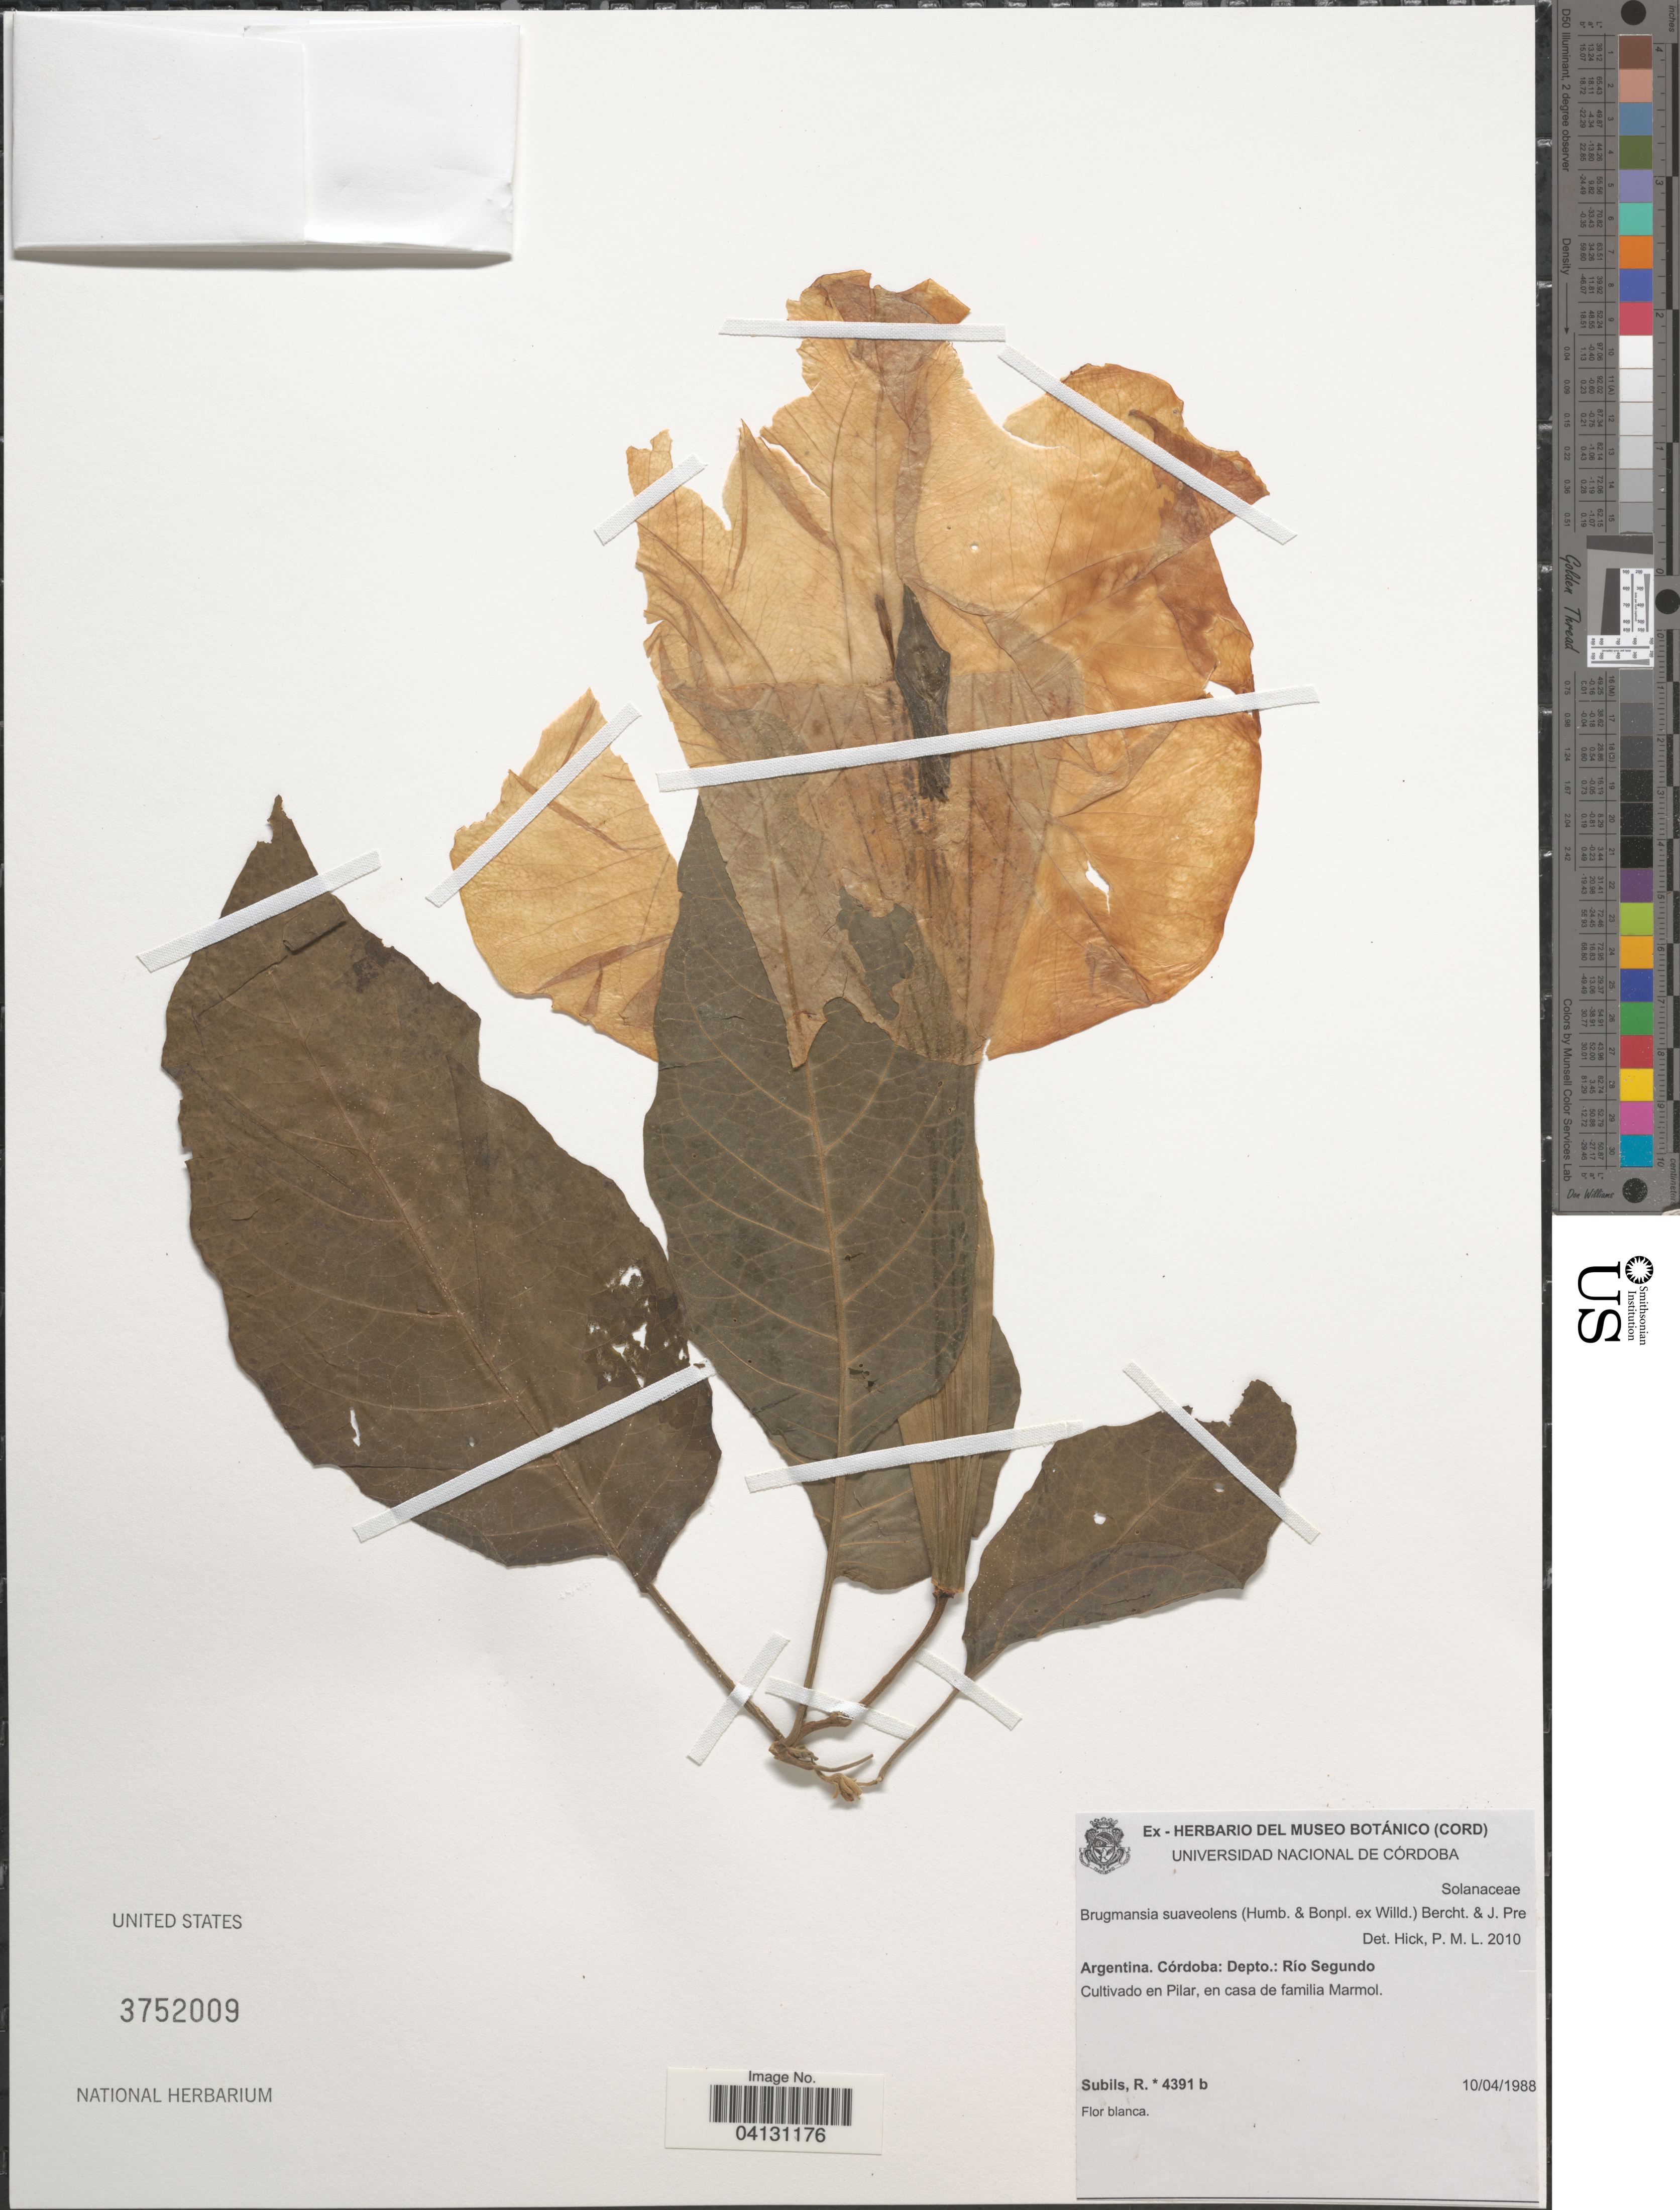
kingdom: Plantae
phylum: Tracheophyta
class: Magnoliopsida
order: Solanales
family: Solanaceae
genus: Brugmansia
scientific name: Brugmansia suaveolens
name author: (Humb. & Bonpl. ex Willd.) Brecht. & J. Presl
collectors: R. Subils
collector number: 4391b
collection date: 1988-04-10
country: Argentina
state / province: Cordoba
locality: Depto.: Río Segundo. Cultivado en Pilar, en casa de familia Marmol.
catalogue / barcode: US 3752009